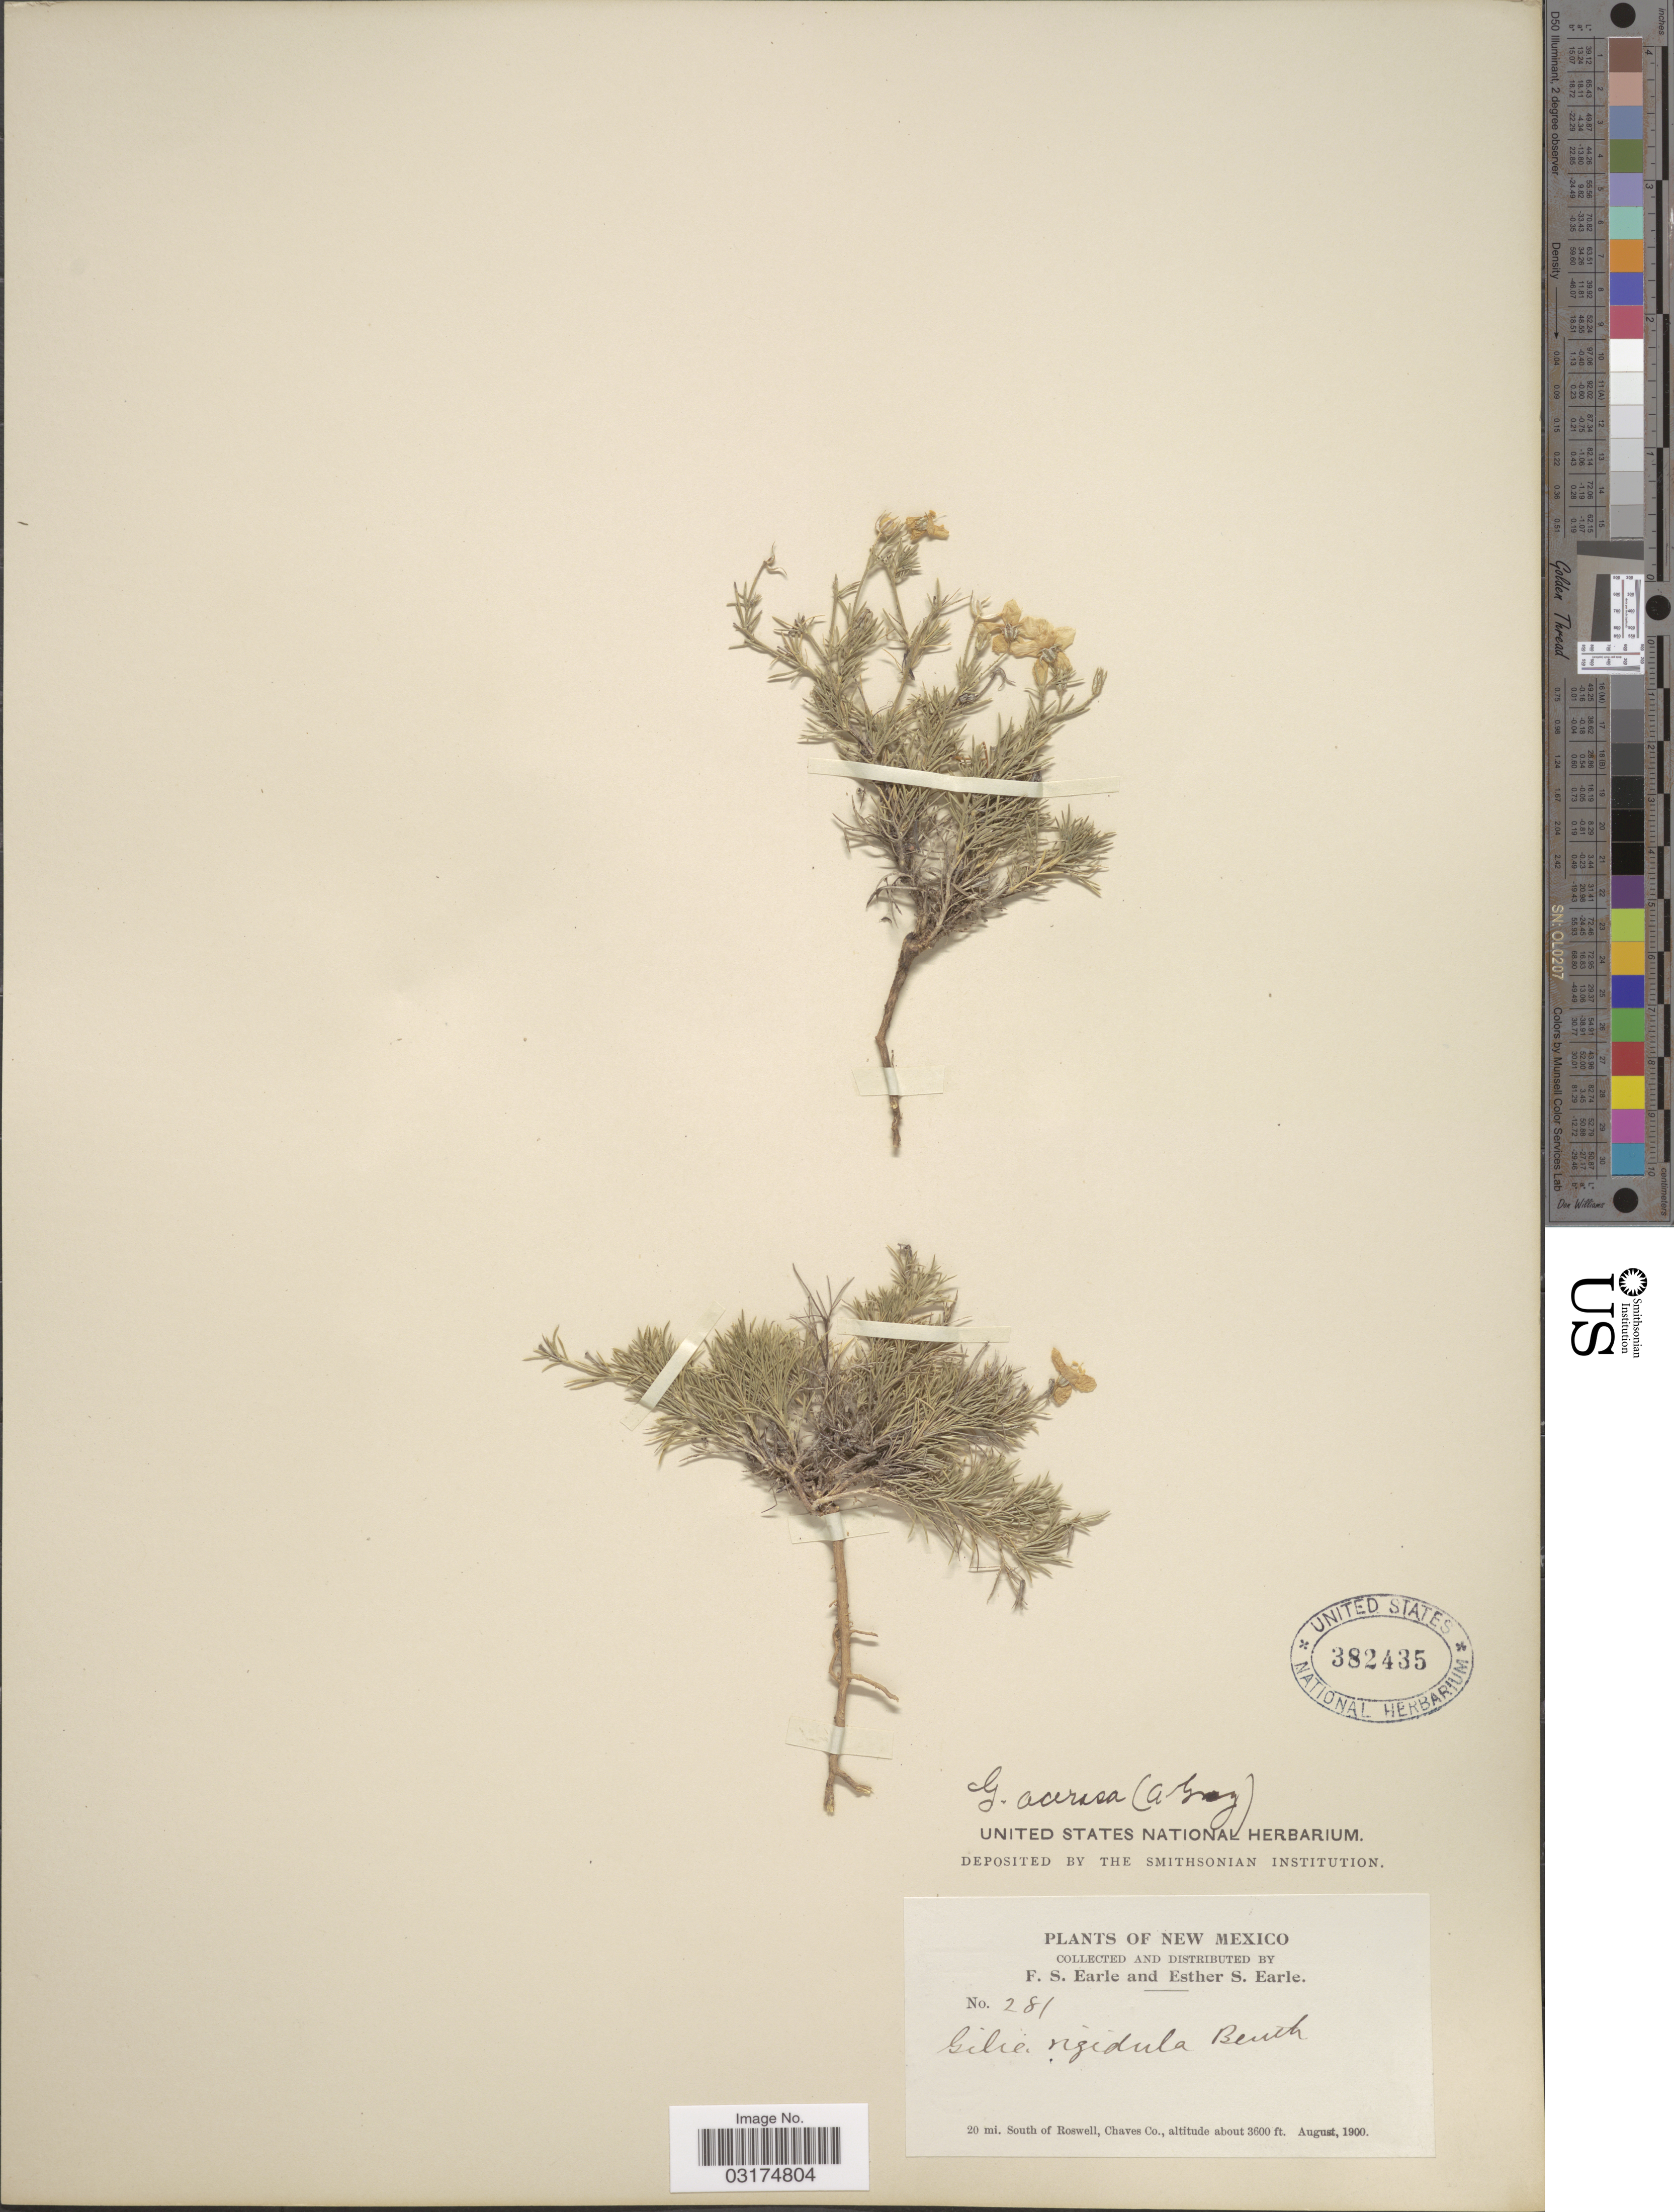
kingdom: Plantae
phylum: Tracheophyta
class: Magnoliopsida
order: Ericales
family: Polemoniaceae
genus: Giliastrum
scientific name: Giliastrum acerosum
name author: (A. Gray) Rydb.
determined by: Strong, Mark T., (BOT), Smithsonian Institution - National Museum of Natural History (UNITED STATES)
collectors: F. S. Earle & E. S. Earle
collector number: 281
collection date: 1900-08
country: United States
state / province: New Mexico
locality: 20 mi. South of Roswell, Chaves Co.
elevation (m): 1097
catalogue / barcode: US 382435